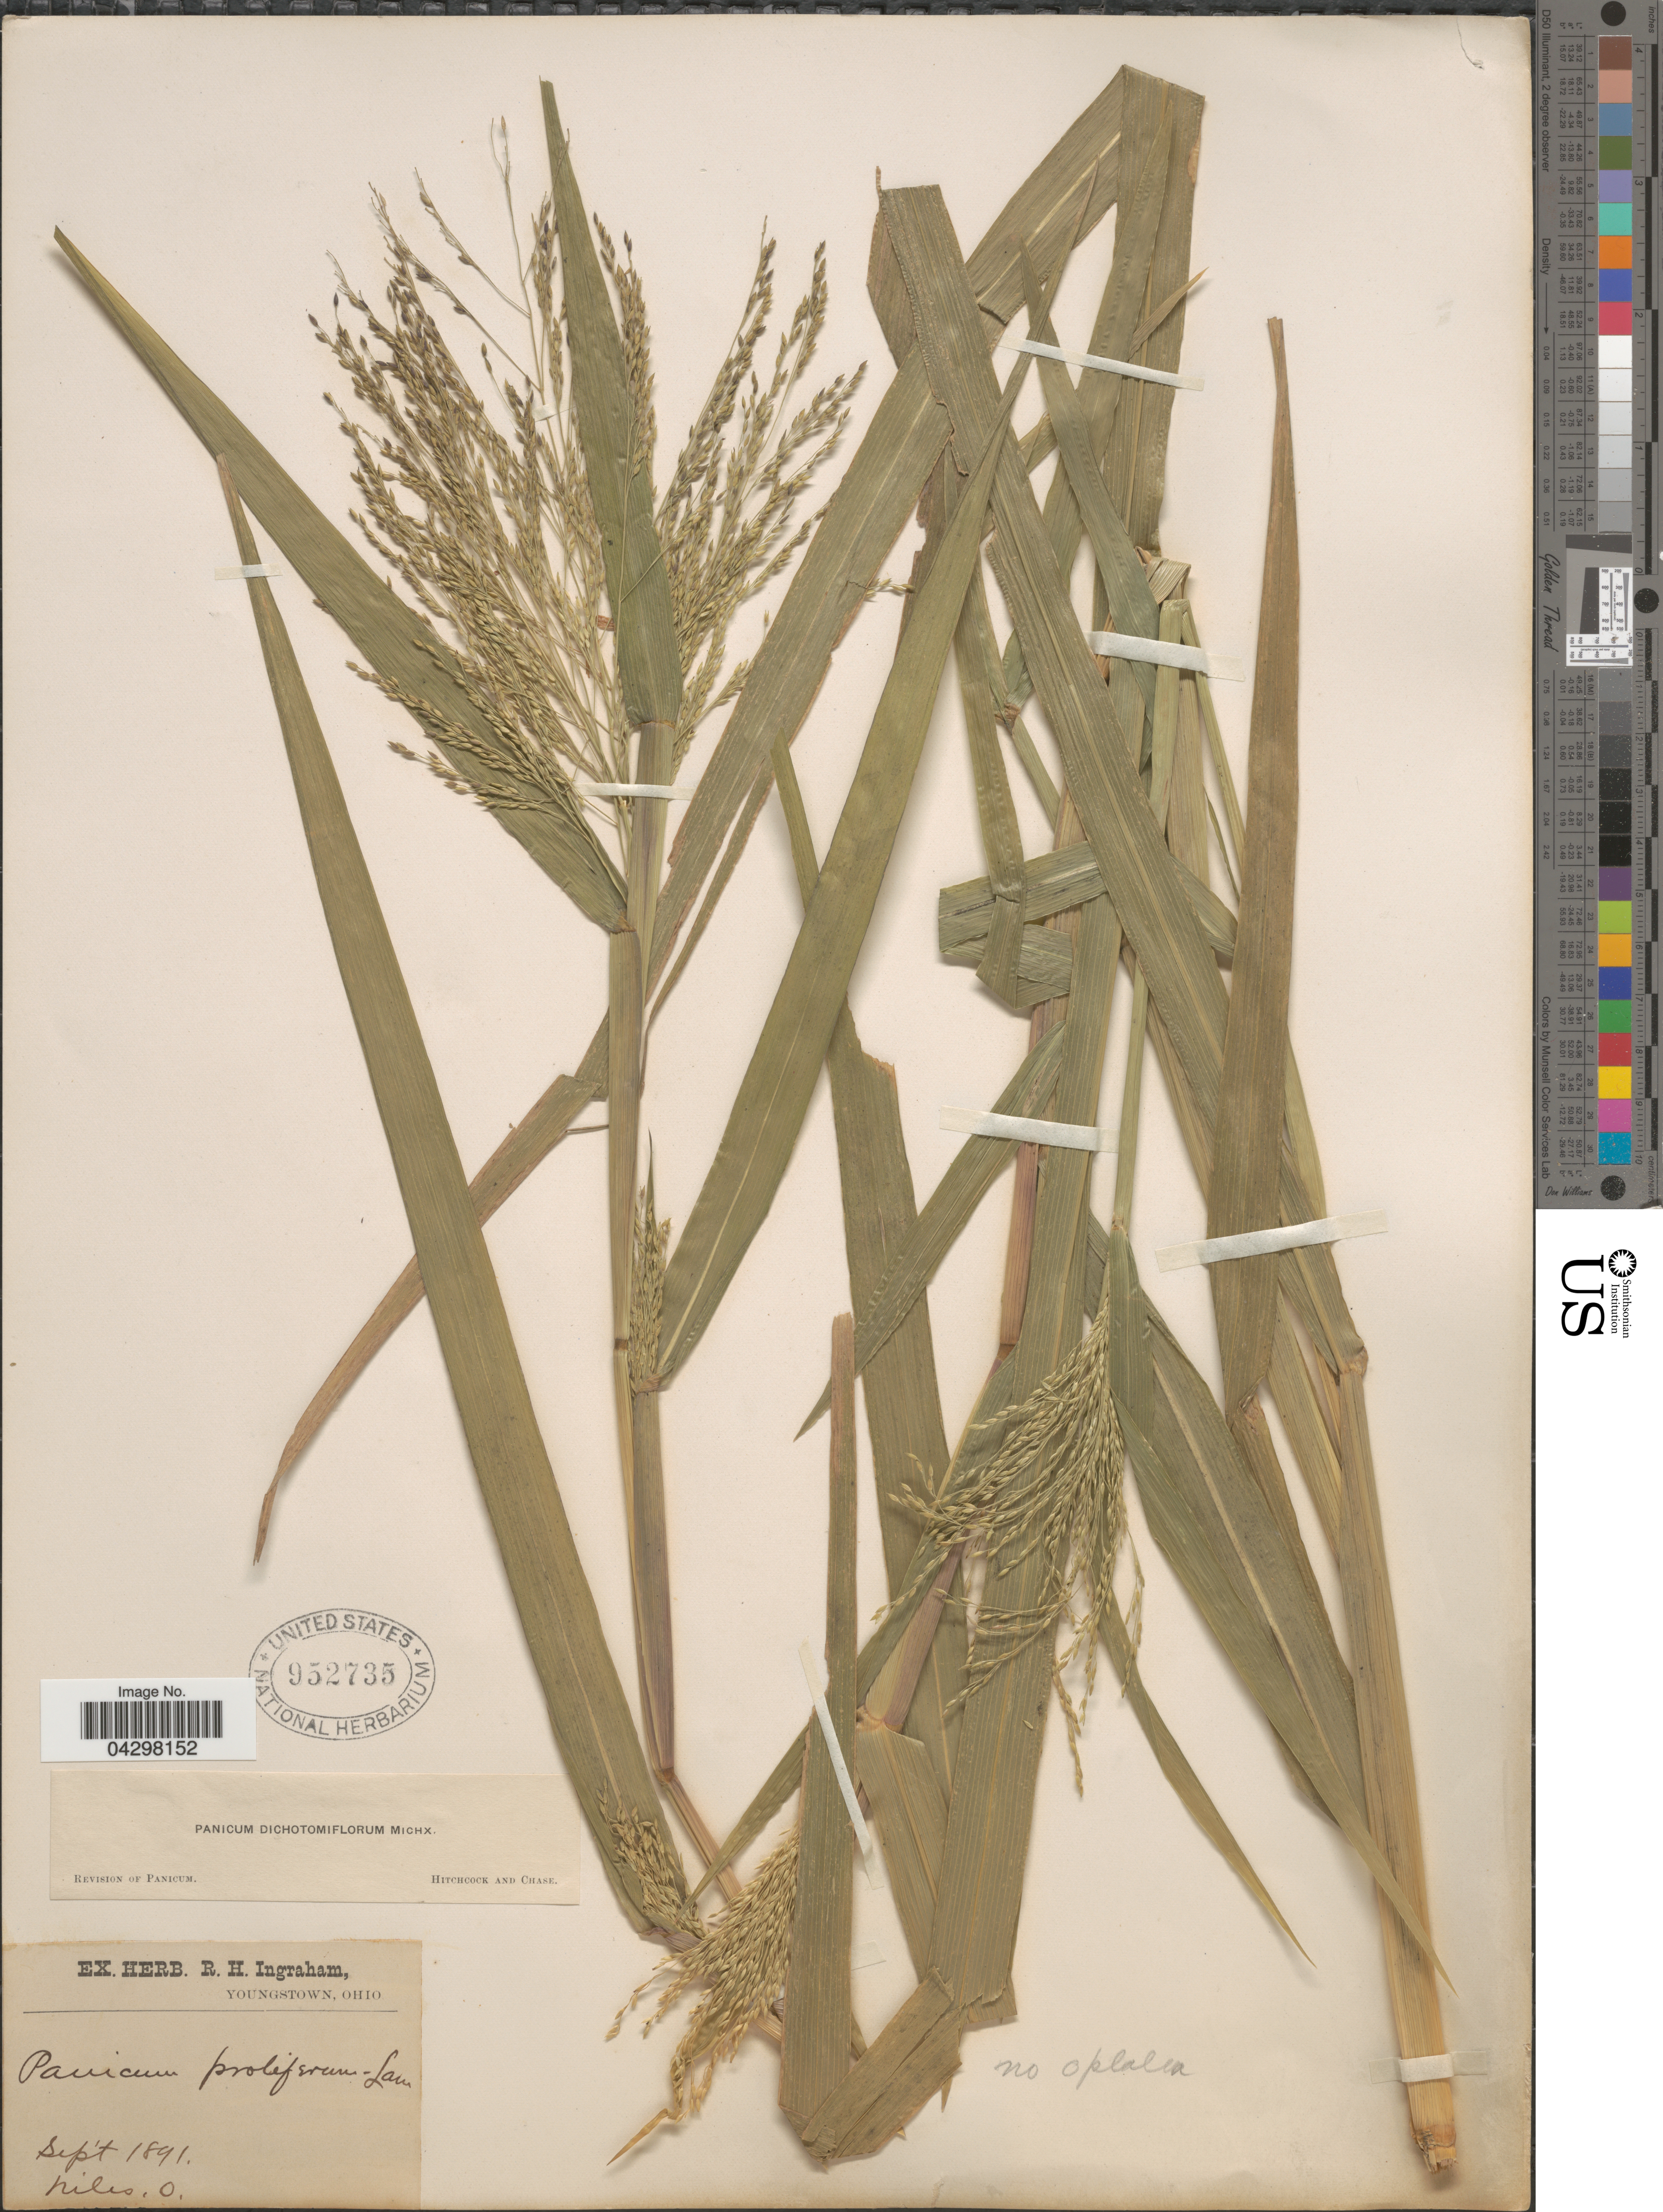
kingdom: Plantae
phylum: Tracheophyta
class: Liliopsida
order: Poales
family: Poaceae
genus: Panicum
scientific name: Panicum dichotomiflorum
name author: Michx.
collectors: Ex herb. R. H. Ingraham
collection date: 1891-09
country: United States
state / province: Ohio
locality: Niles.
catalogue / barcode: US 952735